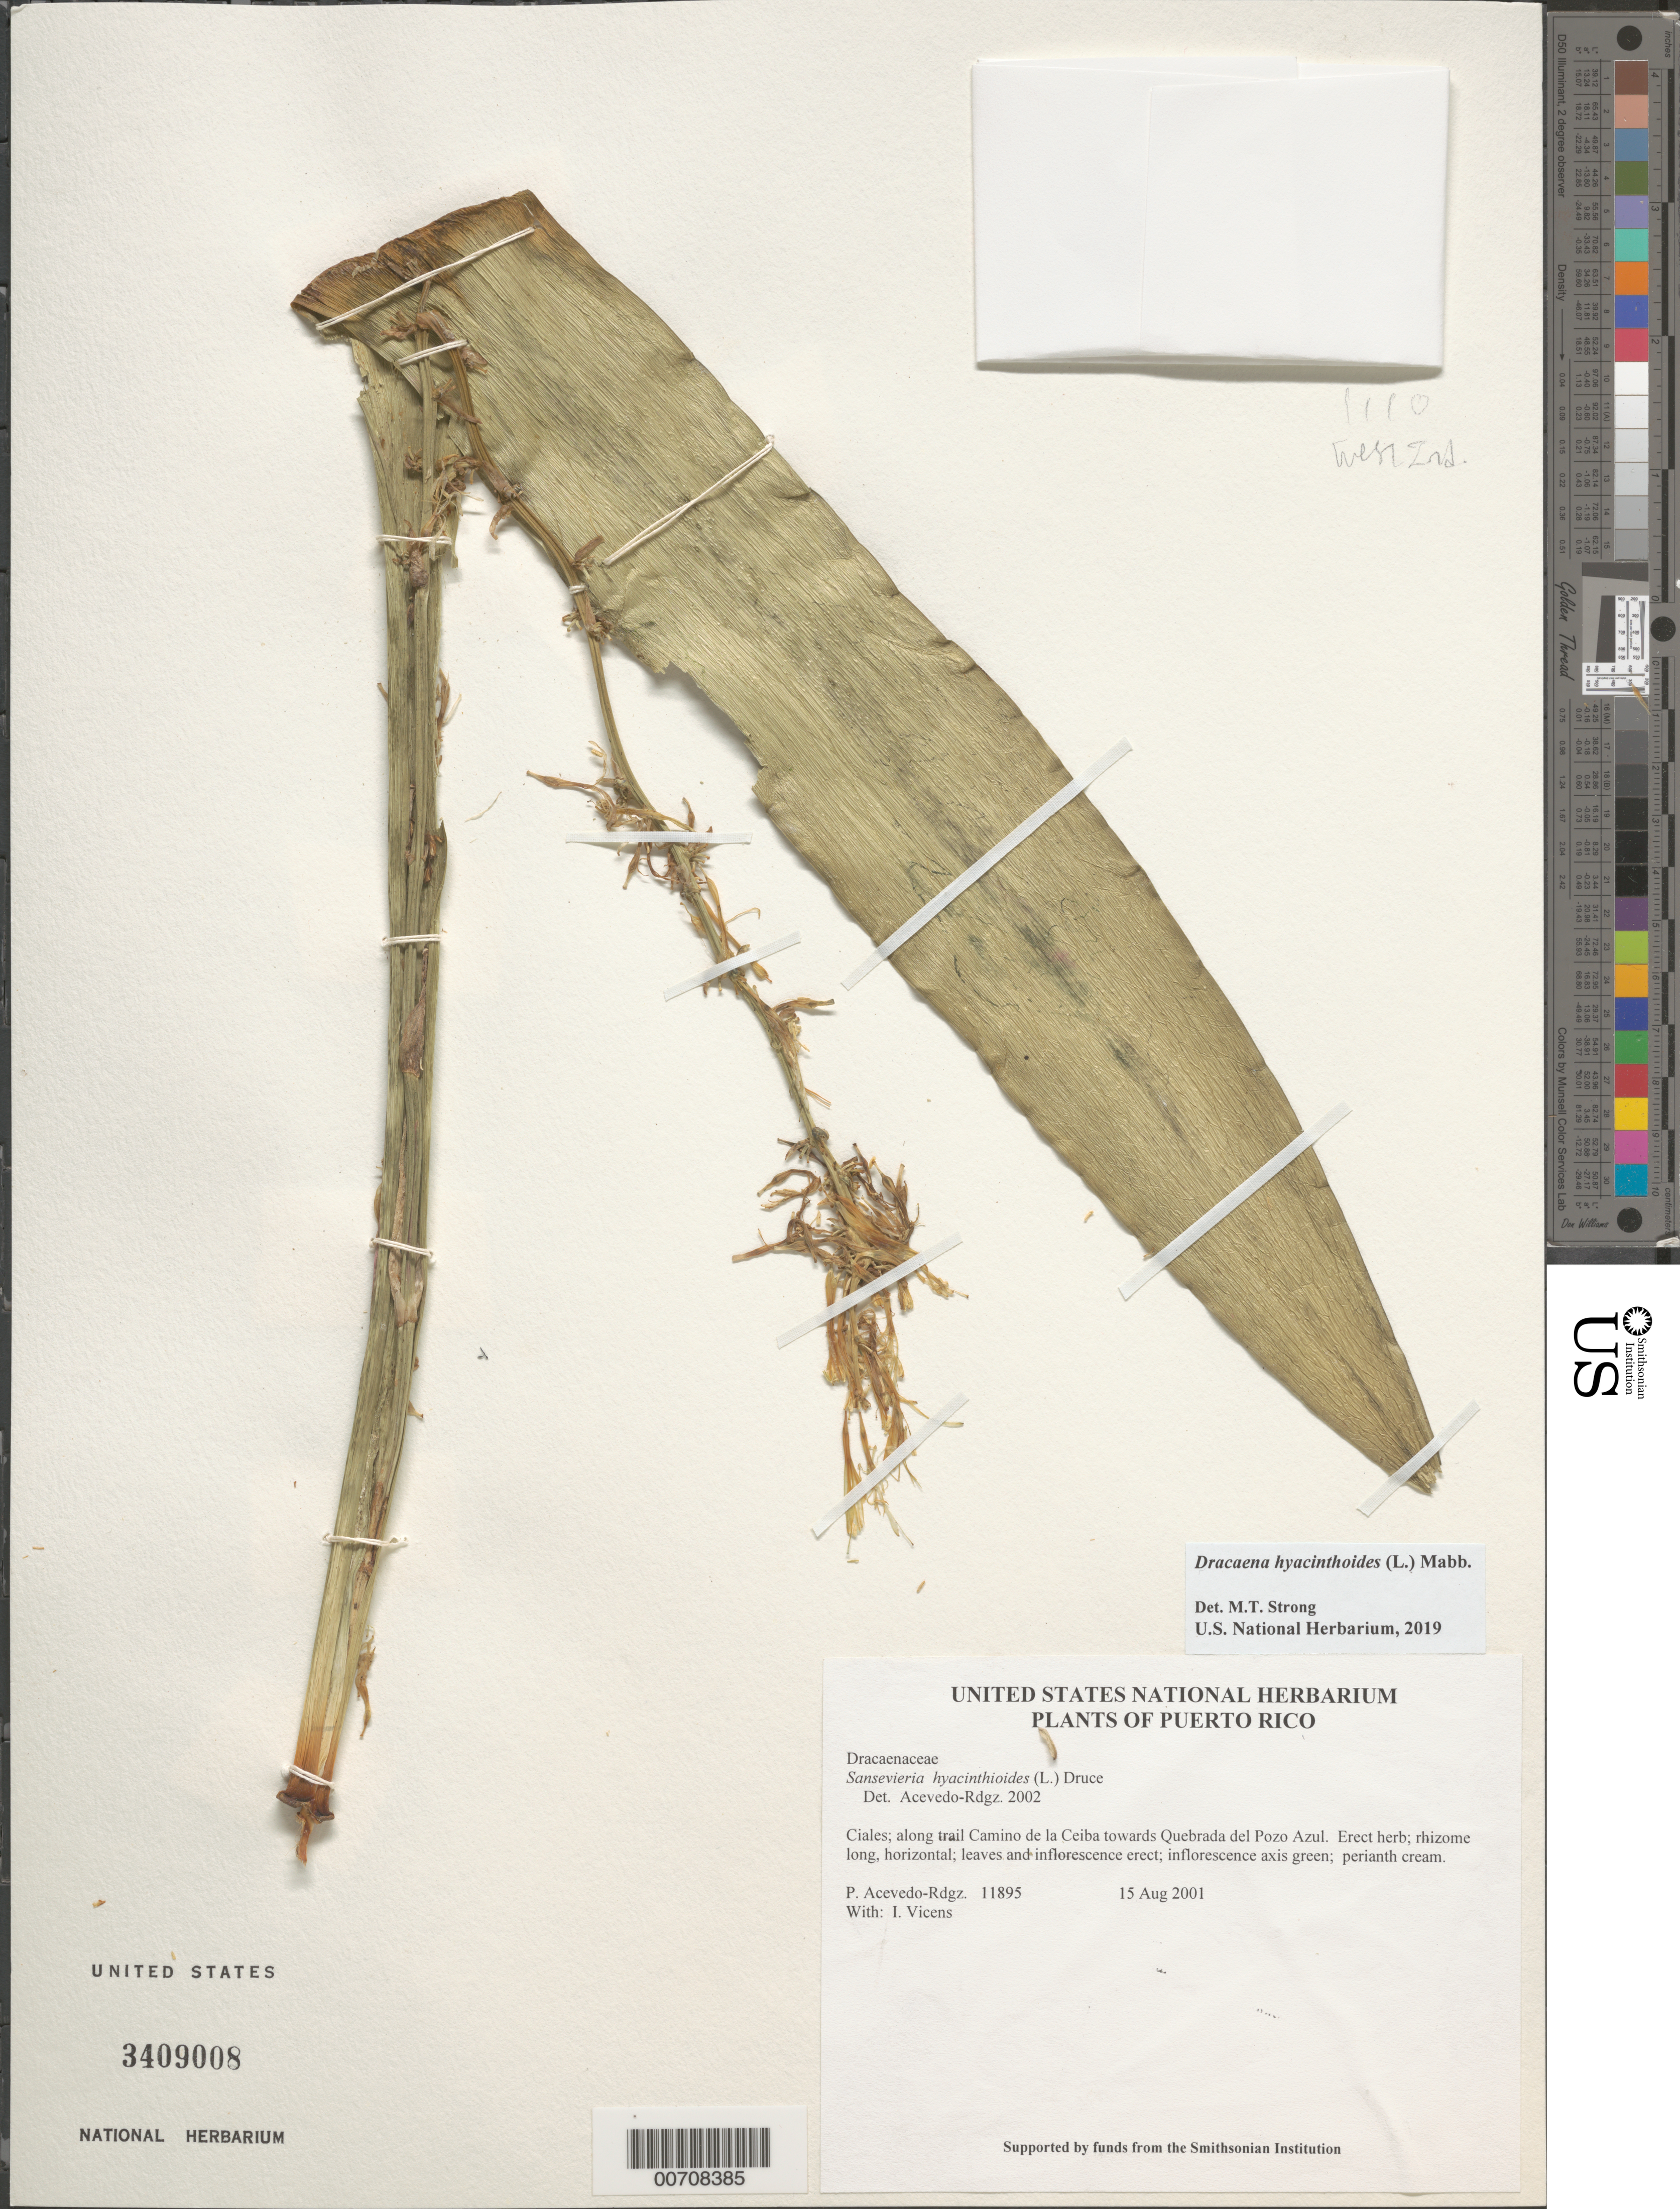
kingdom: Plantae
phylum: Tracheophyta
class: Liliopsida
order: Asparagales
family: Asparagaceae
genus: Dracaena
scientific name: Dracaena hyacinthoides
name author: (L.) Mabb.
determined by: Strong, Mark T., (BOT), Smithsonian Institution - National Museum of Natural History (UNITED STATES)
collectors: P. Acevedo-Rodr. & I. Vicens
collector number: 11895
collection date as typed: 15 Aug 2001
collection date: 2001-08-15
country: Puerto Rico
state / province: Ciales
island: Puerto Rico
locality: Ciales; along trail Camino de la Ceiba towards Quebrada del Pozo Azul.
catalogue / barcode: US 3409008